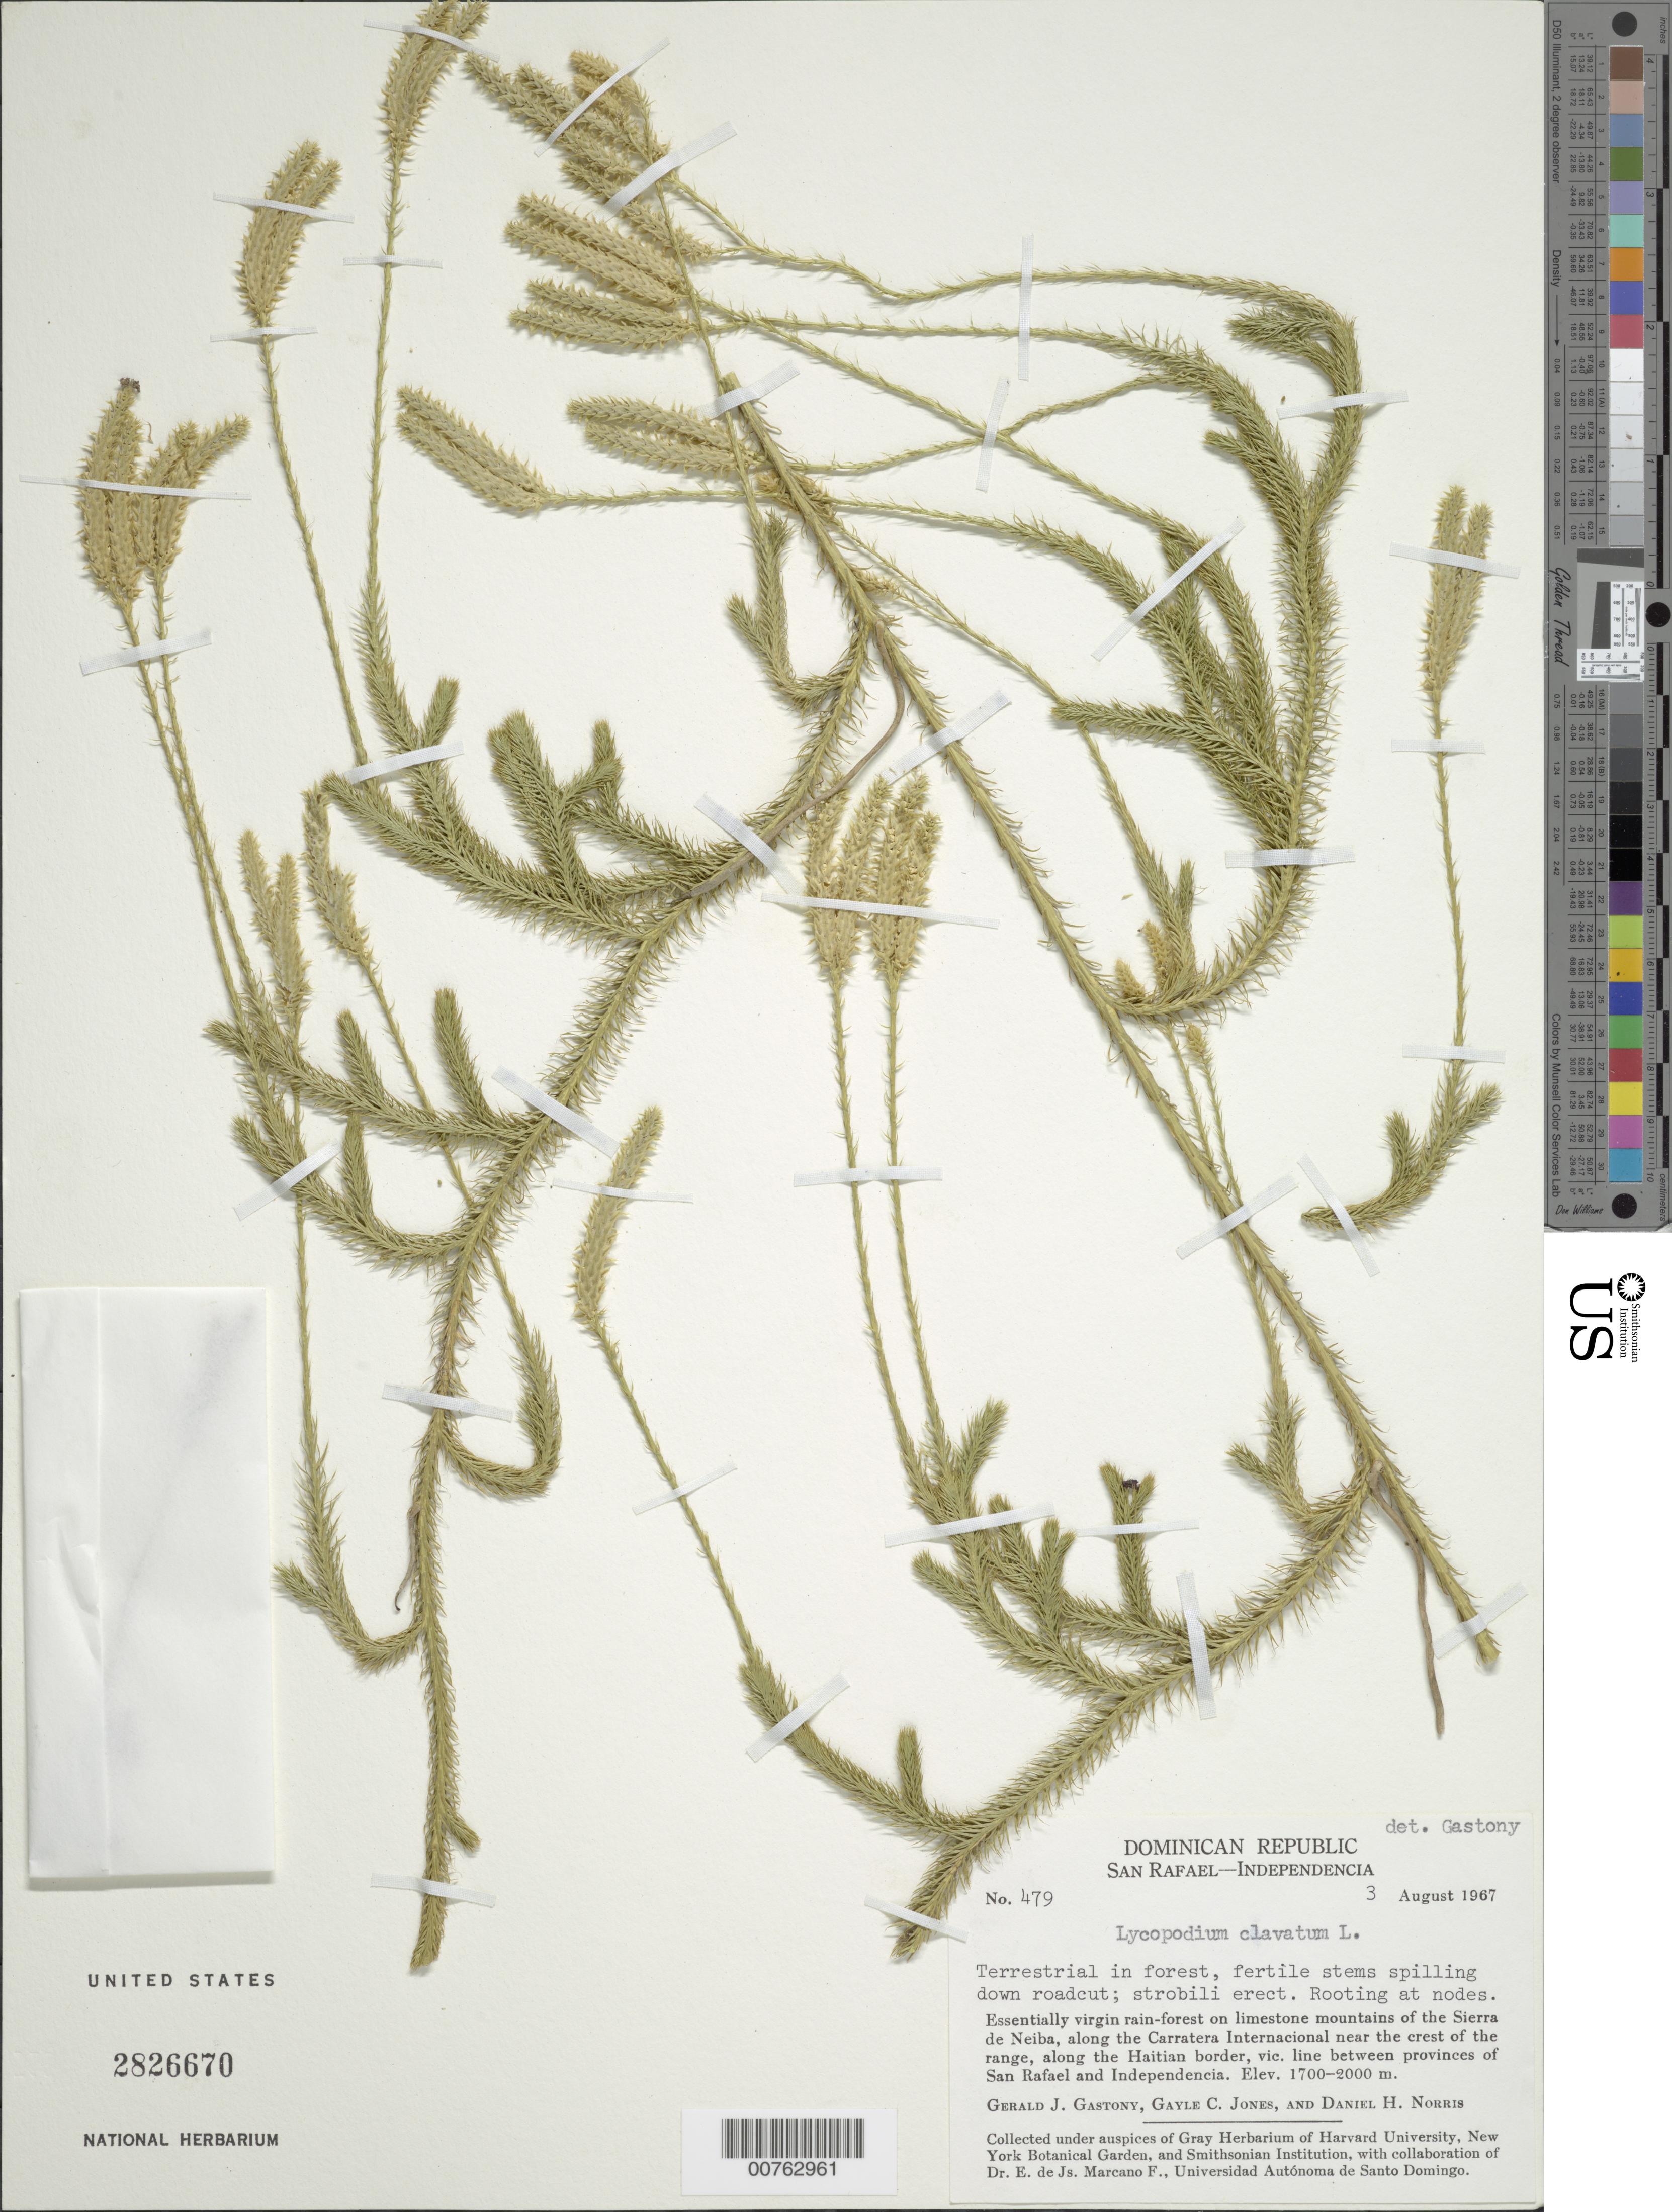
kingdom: Plantae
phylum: Tracheophyta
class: Lycopodiopsida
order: Lycopodiales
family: Lycopodiaceae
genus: Lycopodium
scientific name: Lycopodium clavatum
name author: L.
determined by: Gastony, Gerald J.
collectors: G. Gastony, G. C. Jones & D. H. Norris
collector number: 479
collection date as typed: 03 Aug 1967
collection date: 1967-08-03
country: Dominican Republic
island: Hispaniola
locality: San Rafael-Independencia: Sierra de Neiba, along the Carretera Internacional near the crest of the range, along the Haitian border, vic. line between provinces of San Rafael and Independencia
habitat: Essentially virgin rain-forest on limestone mountains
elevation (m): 1700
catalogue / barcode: US 2826670